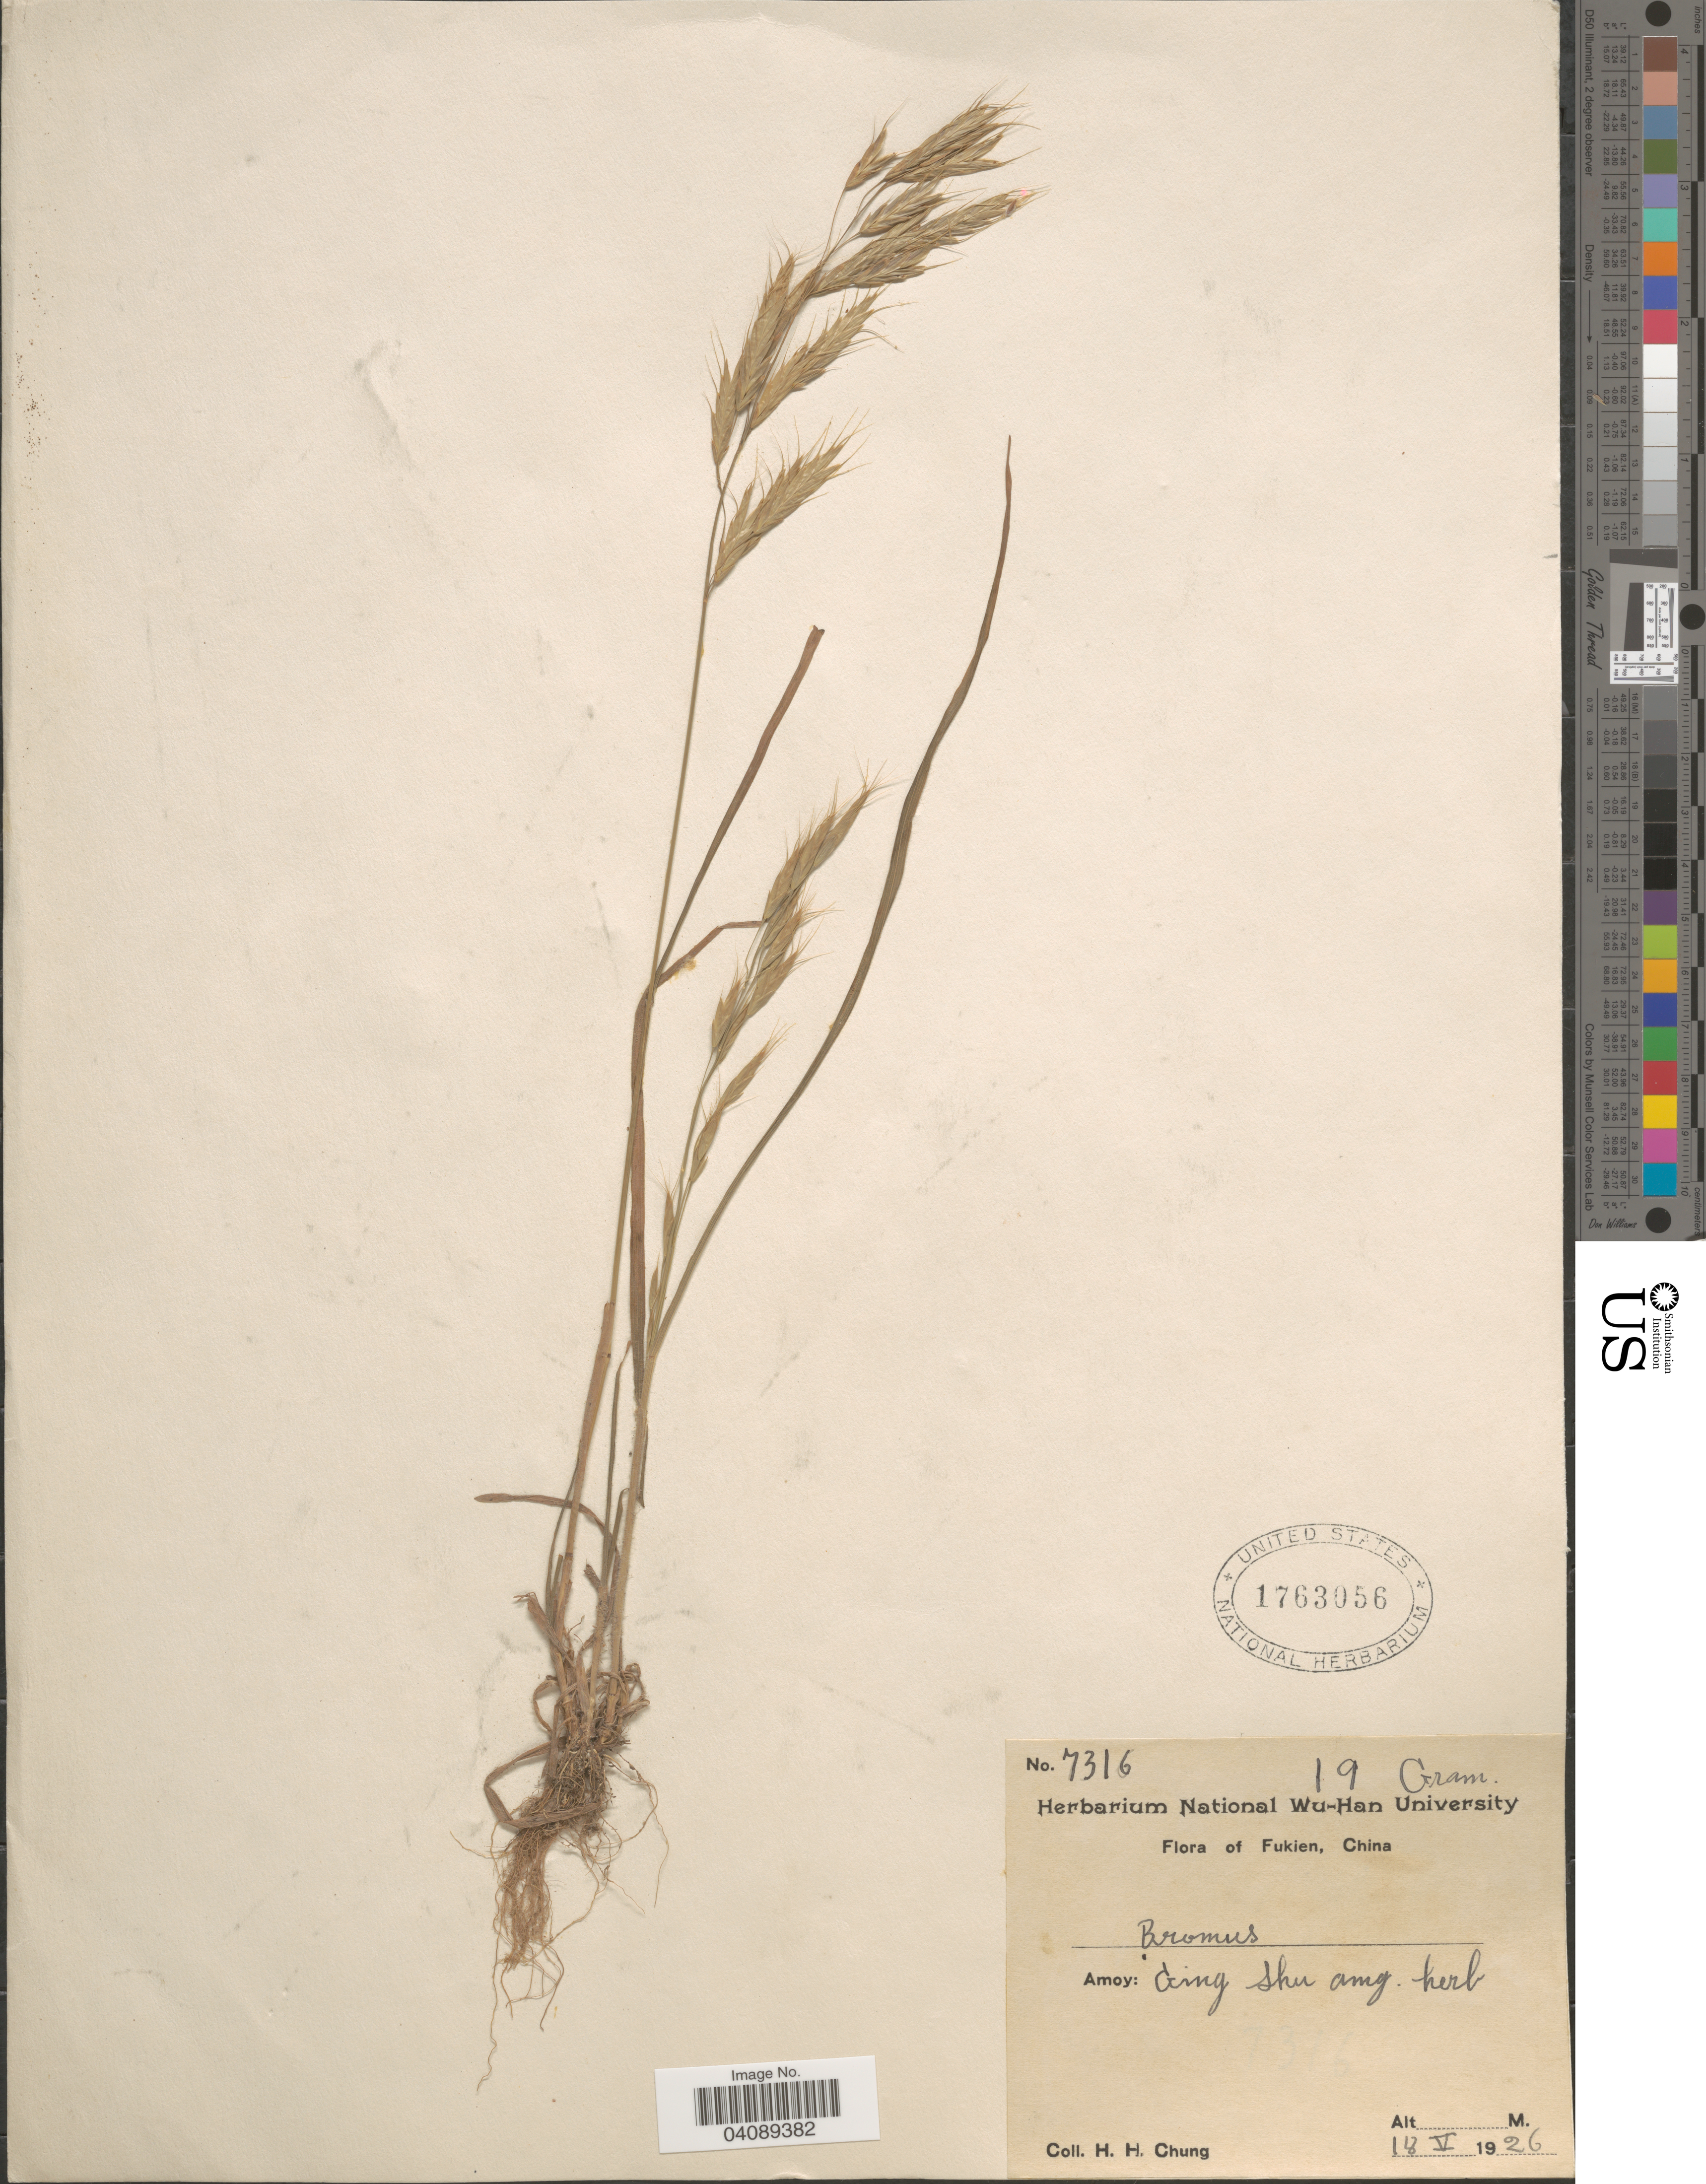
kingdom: Plantae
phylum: Tracheophyta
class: Liliopsida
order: Poales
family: Poaceae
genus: Bromus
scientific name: Bromus sp.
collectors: H. Chung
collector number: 7316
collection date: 1926-05-18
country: China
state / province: Fujian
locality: Fukien. Amoy: Ging shu amg. herb.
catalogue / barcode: US 1763056